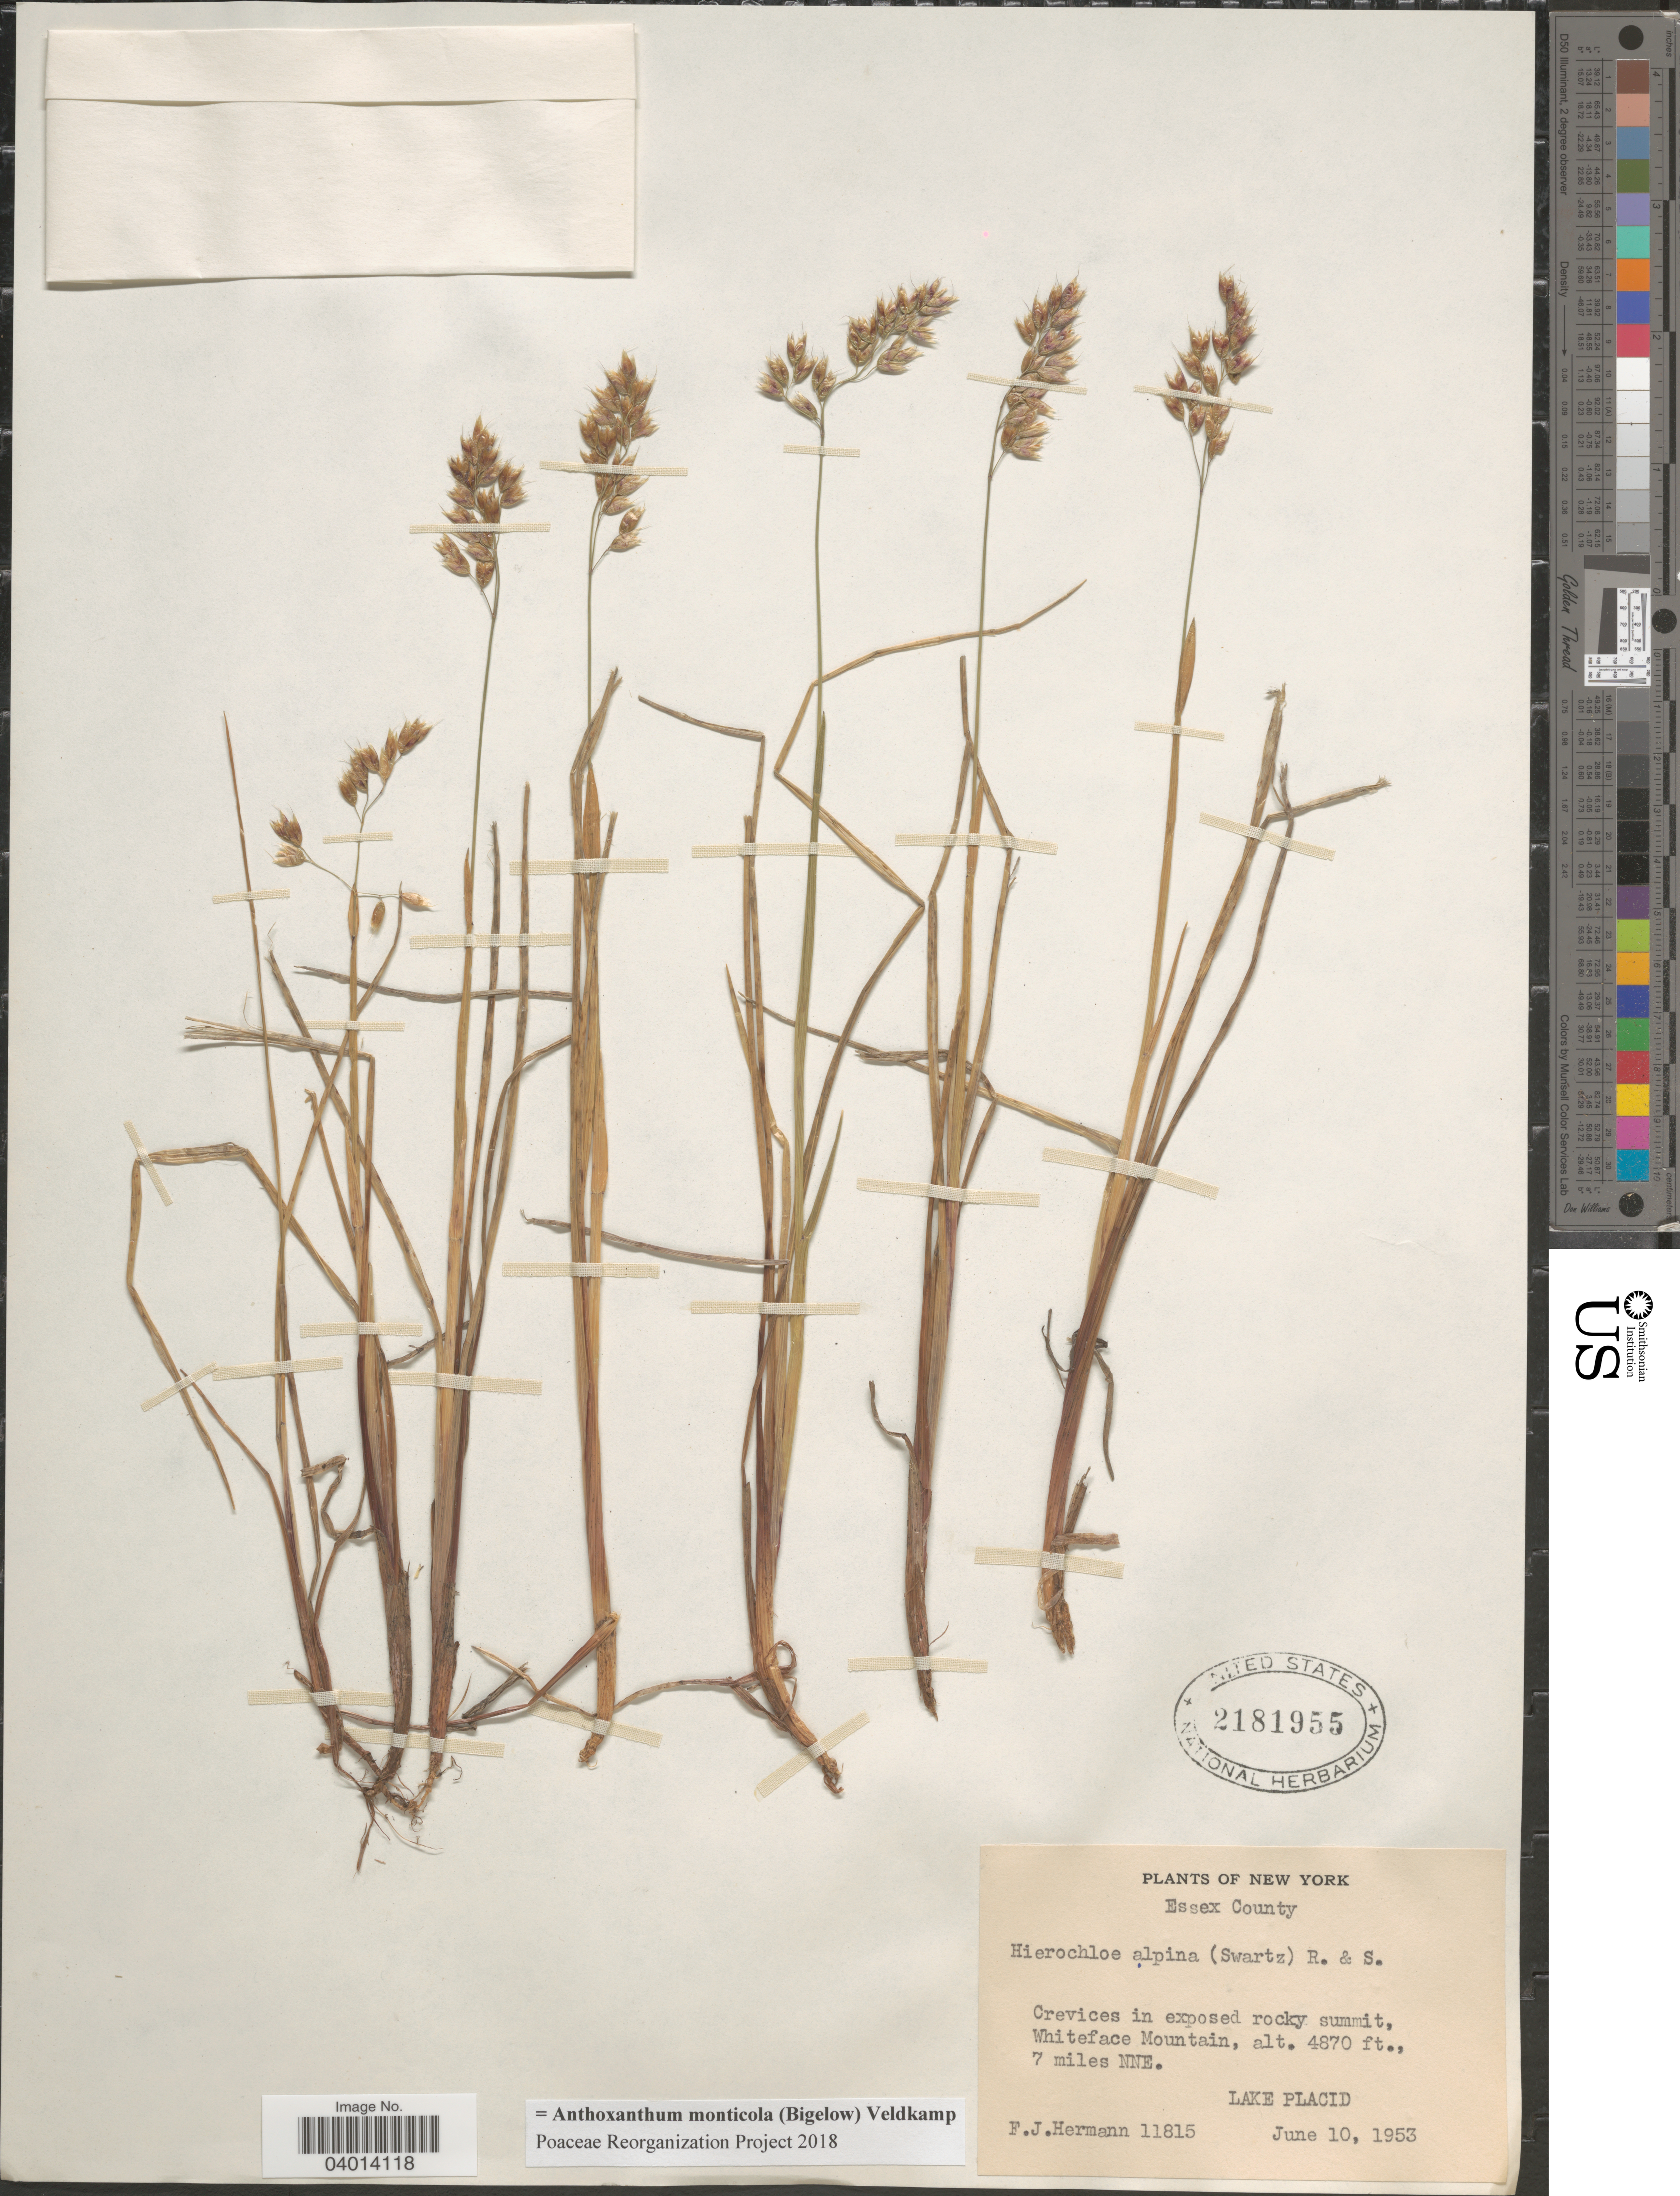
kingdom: Plantae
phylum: Tracheophyta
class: Liliopsida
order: Poales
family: Poaceae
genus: Anthoxanthum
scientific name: Anthoxanthum monticola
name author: (Bigelow) Veldkamp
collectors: F. J. Hermann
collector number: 11815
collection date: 1953-06-10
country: United States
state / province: New York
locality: Essex County. Crevices in exposed rocky summit, Whiteface Mountain, 7 miles NNE. Lake Placid.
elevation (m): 1484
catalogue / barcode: US 2181955